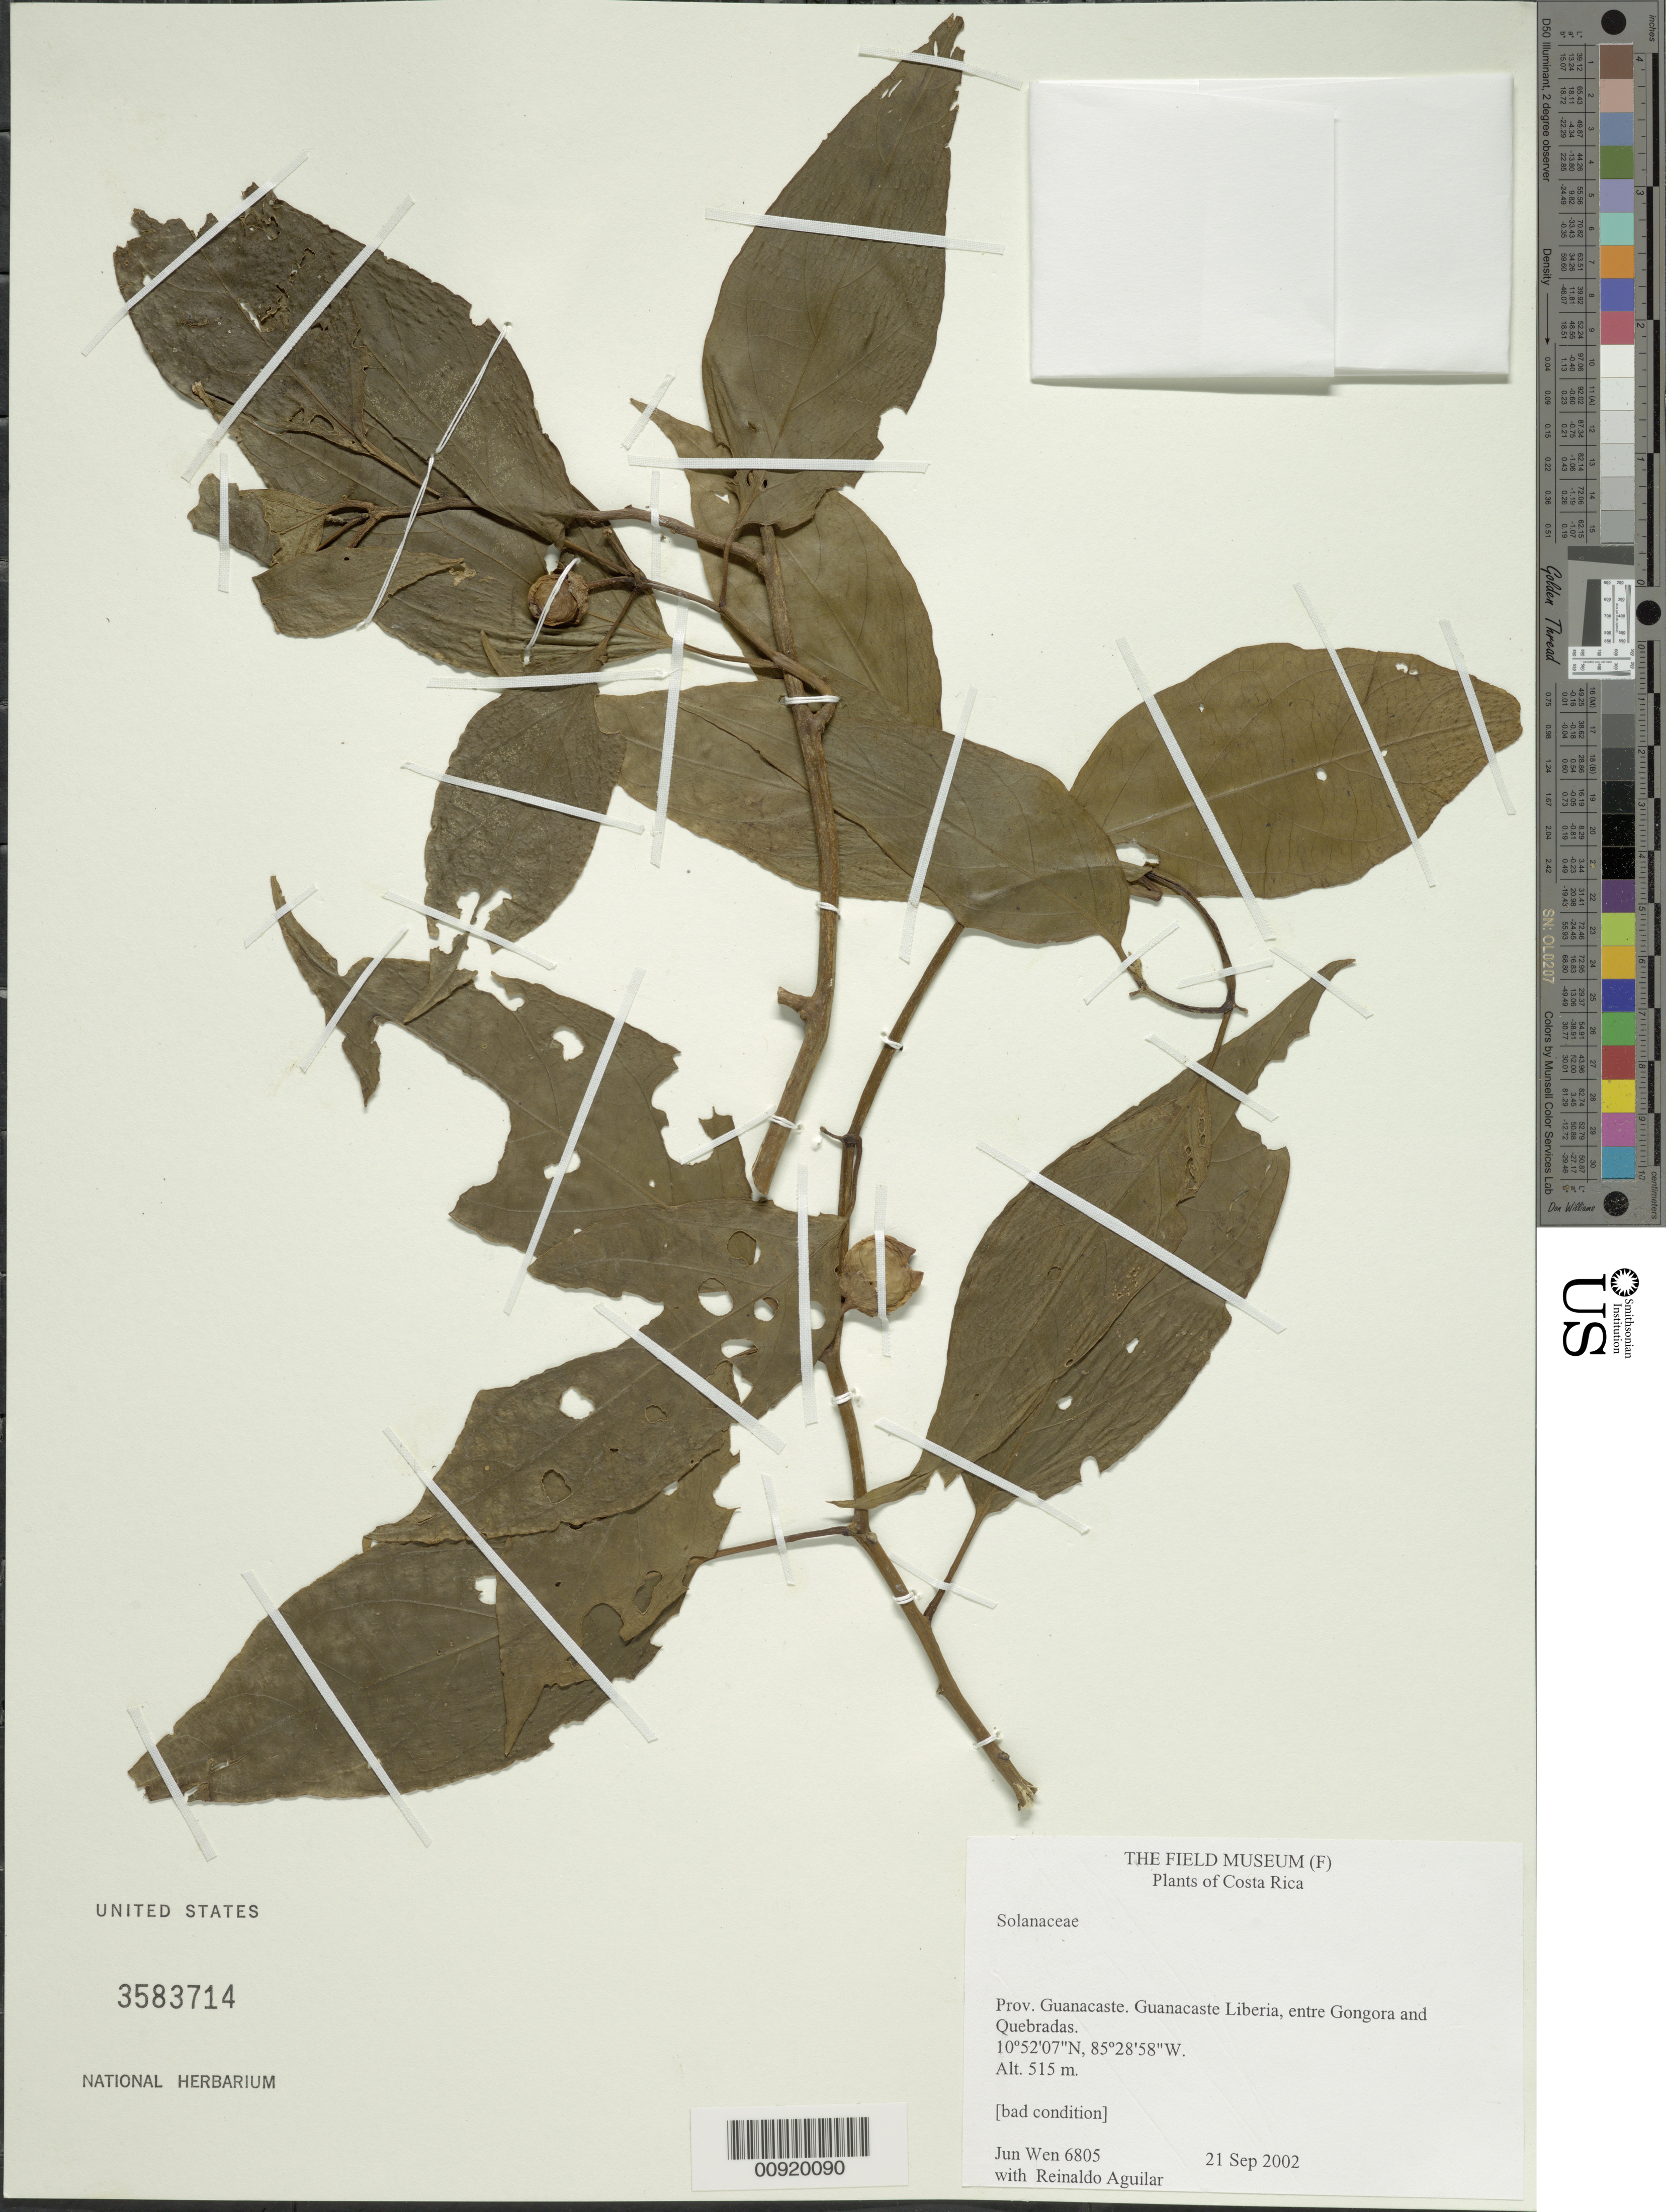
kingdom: Plantae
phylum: Tracheophyta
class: Magnoliopsida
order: Solanales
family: Solanaceae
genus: Lycianthes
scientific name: Lycianthes sp.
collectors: J. Wen & R. Aguilar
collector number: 6805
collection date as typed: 21 Sep 2002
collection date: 2002-09-21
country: Costa Rica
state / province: Guanacaste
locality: Guanacaste Liberia, entre Gongora and Quebradas.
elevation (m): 515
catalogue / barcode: US 3583714